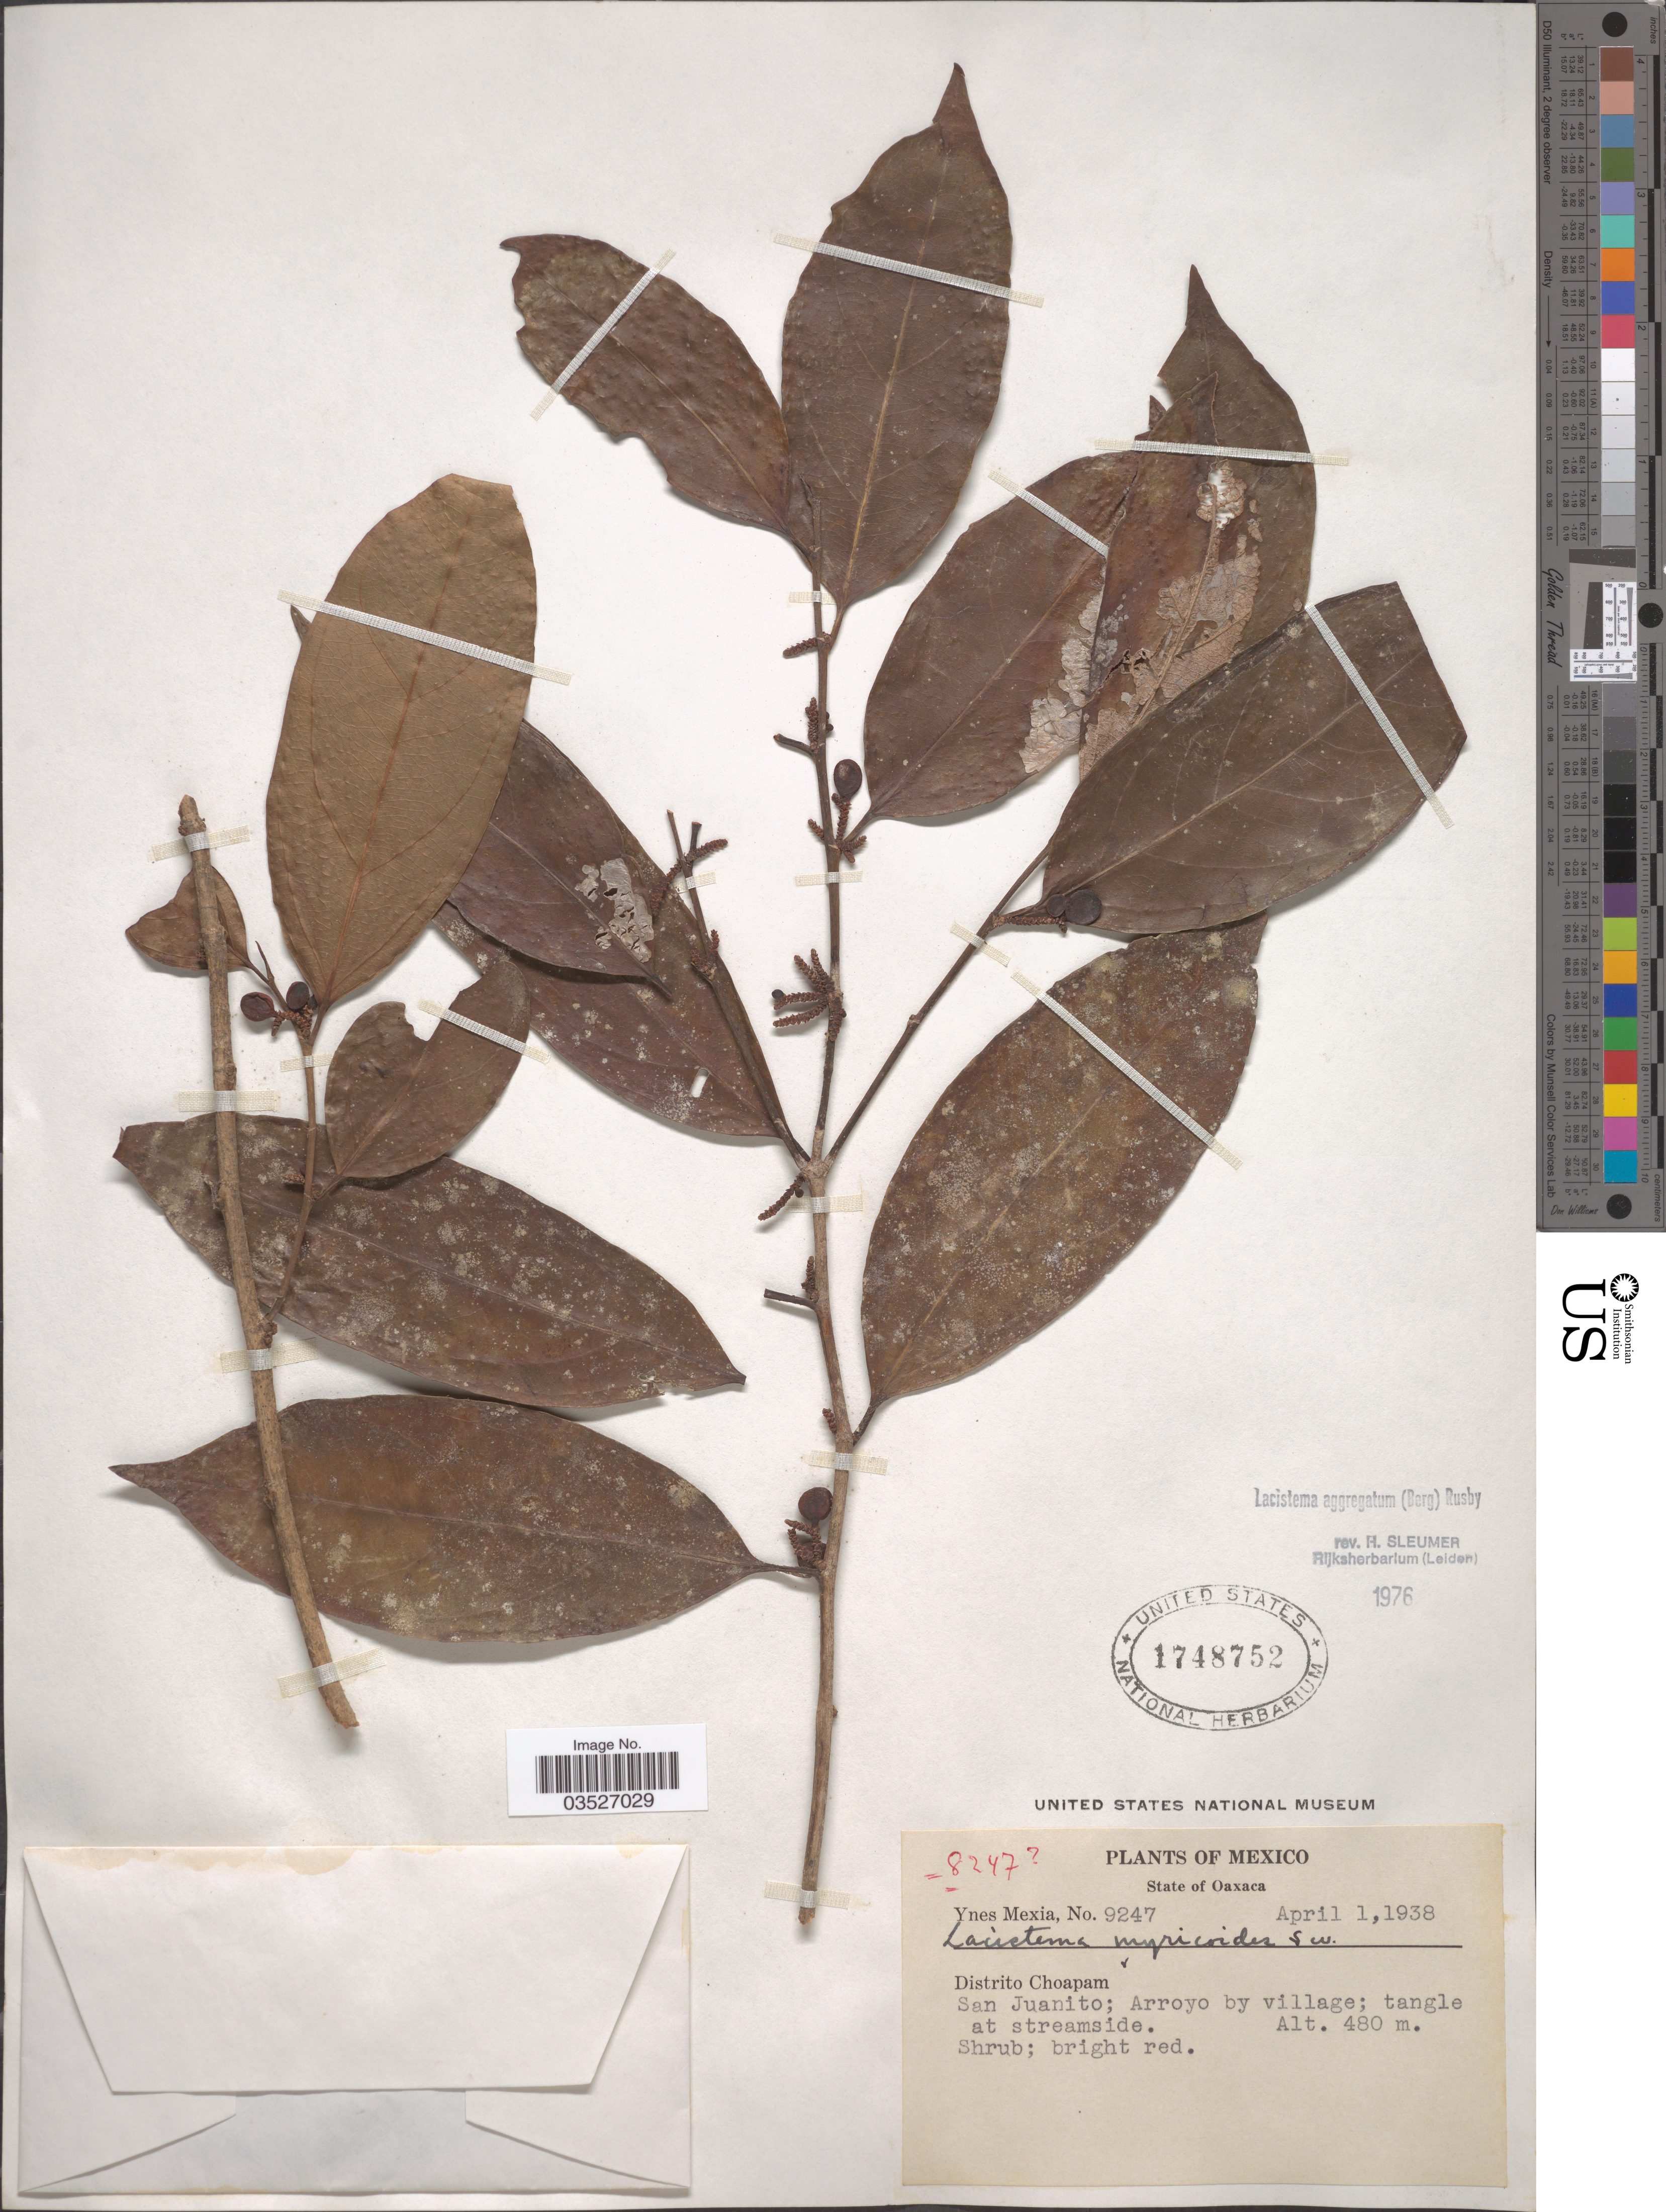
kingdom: Plantae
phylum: Tracheophyta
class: Magnoliopsida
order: Malpighiales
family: Lacistemataceae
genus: Lacistema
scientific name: Lacistema aggregatum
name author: (P.J. Bergius) Rusby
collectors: Y. Mexia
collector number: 9247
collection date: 1938-04-01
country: Mexico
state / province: Oaxaca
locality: Distrito Choapam. San Juanito; Arroyo by village.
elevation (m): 480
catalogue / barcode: US 1748752